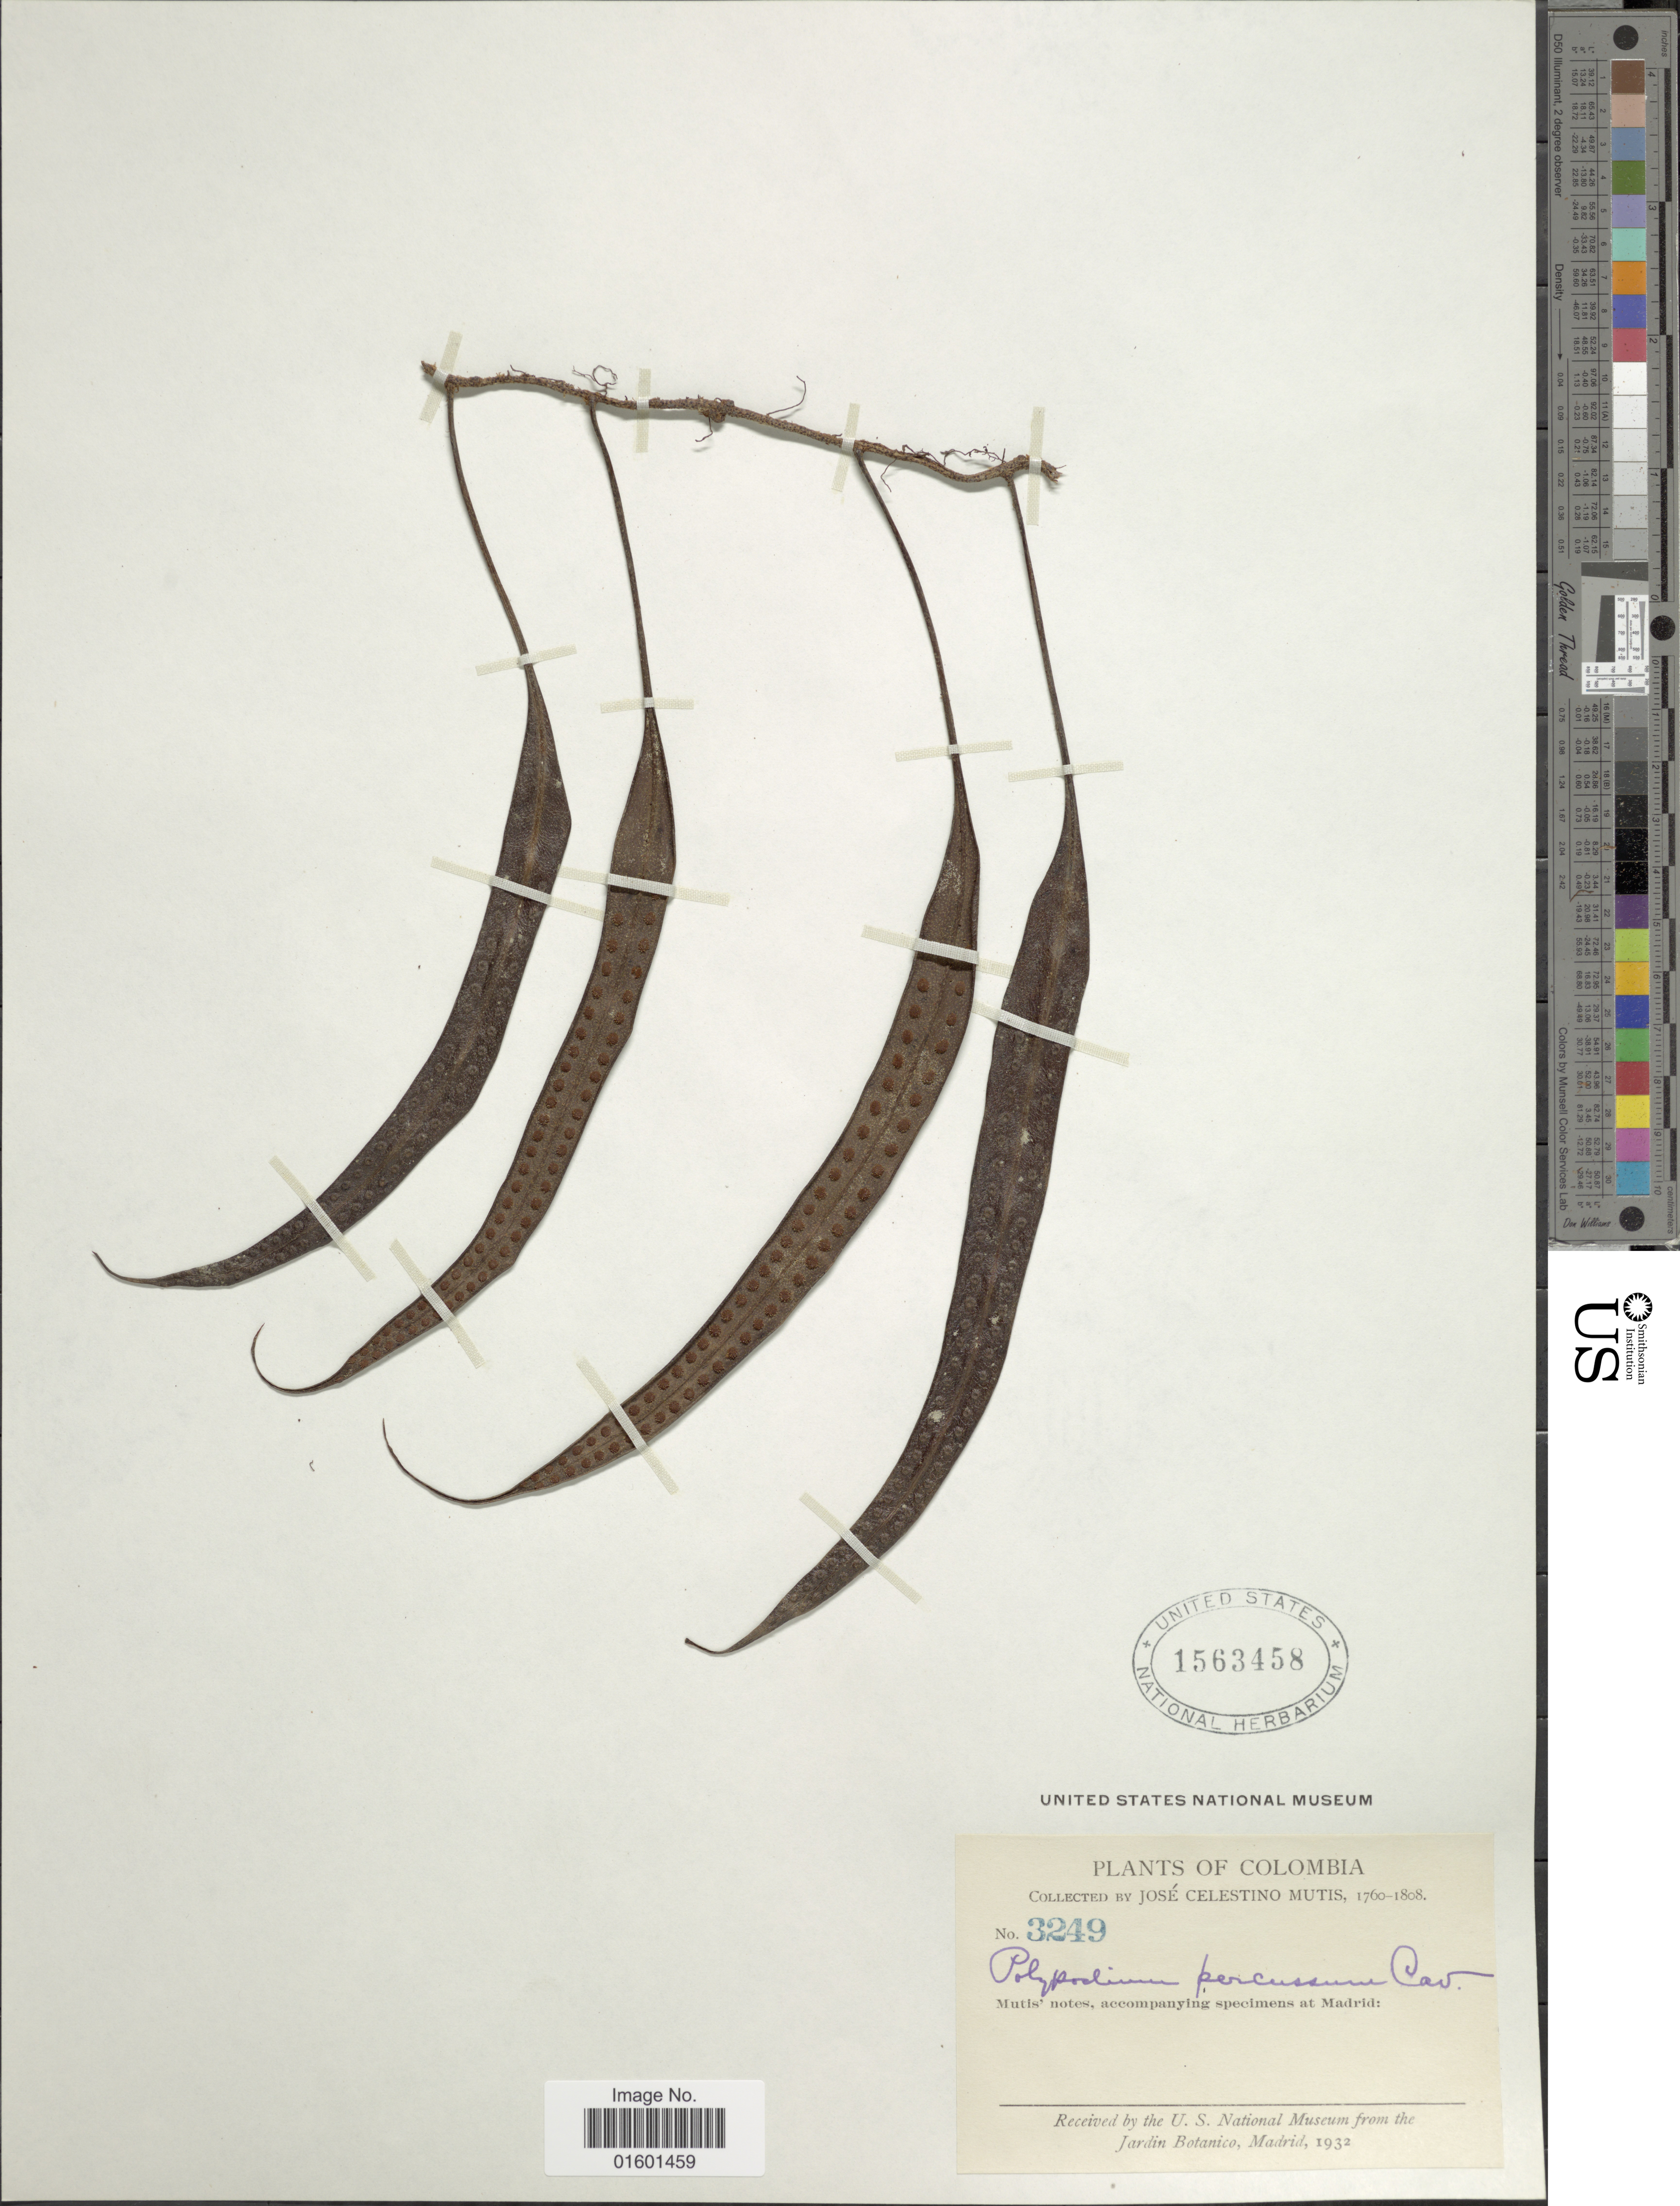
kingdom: Plantae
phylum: Tracheophyta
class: Polypodiopsida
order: Polypodiales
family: Polypodiaceae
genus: Microgramma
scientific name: Microgramma percussa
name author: (Cav.) de la Sota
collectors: J. C. B. Mutis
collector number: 3249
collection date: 1760/1808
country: Colombia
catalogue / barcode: US 1563458